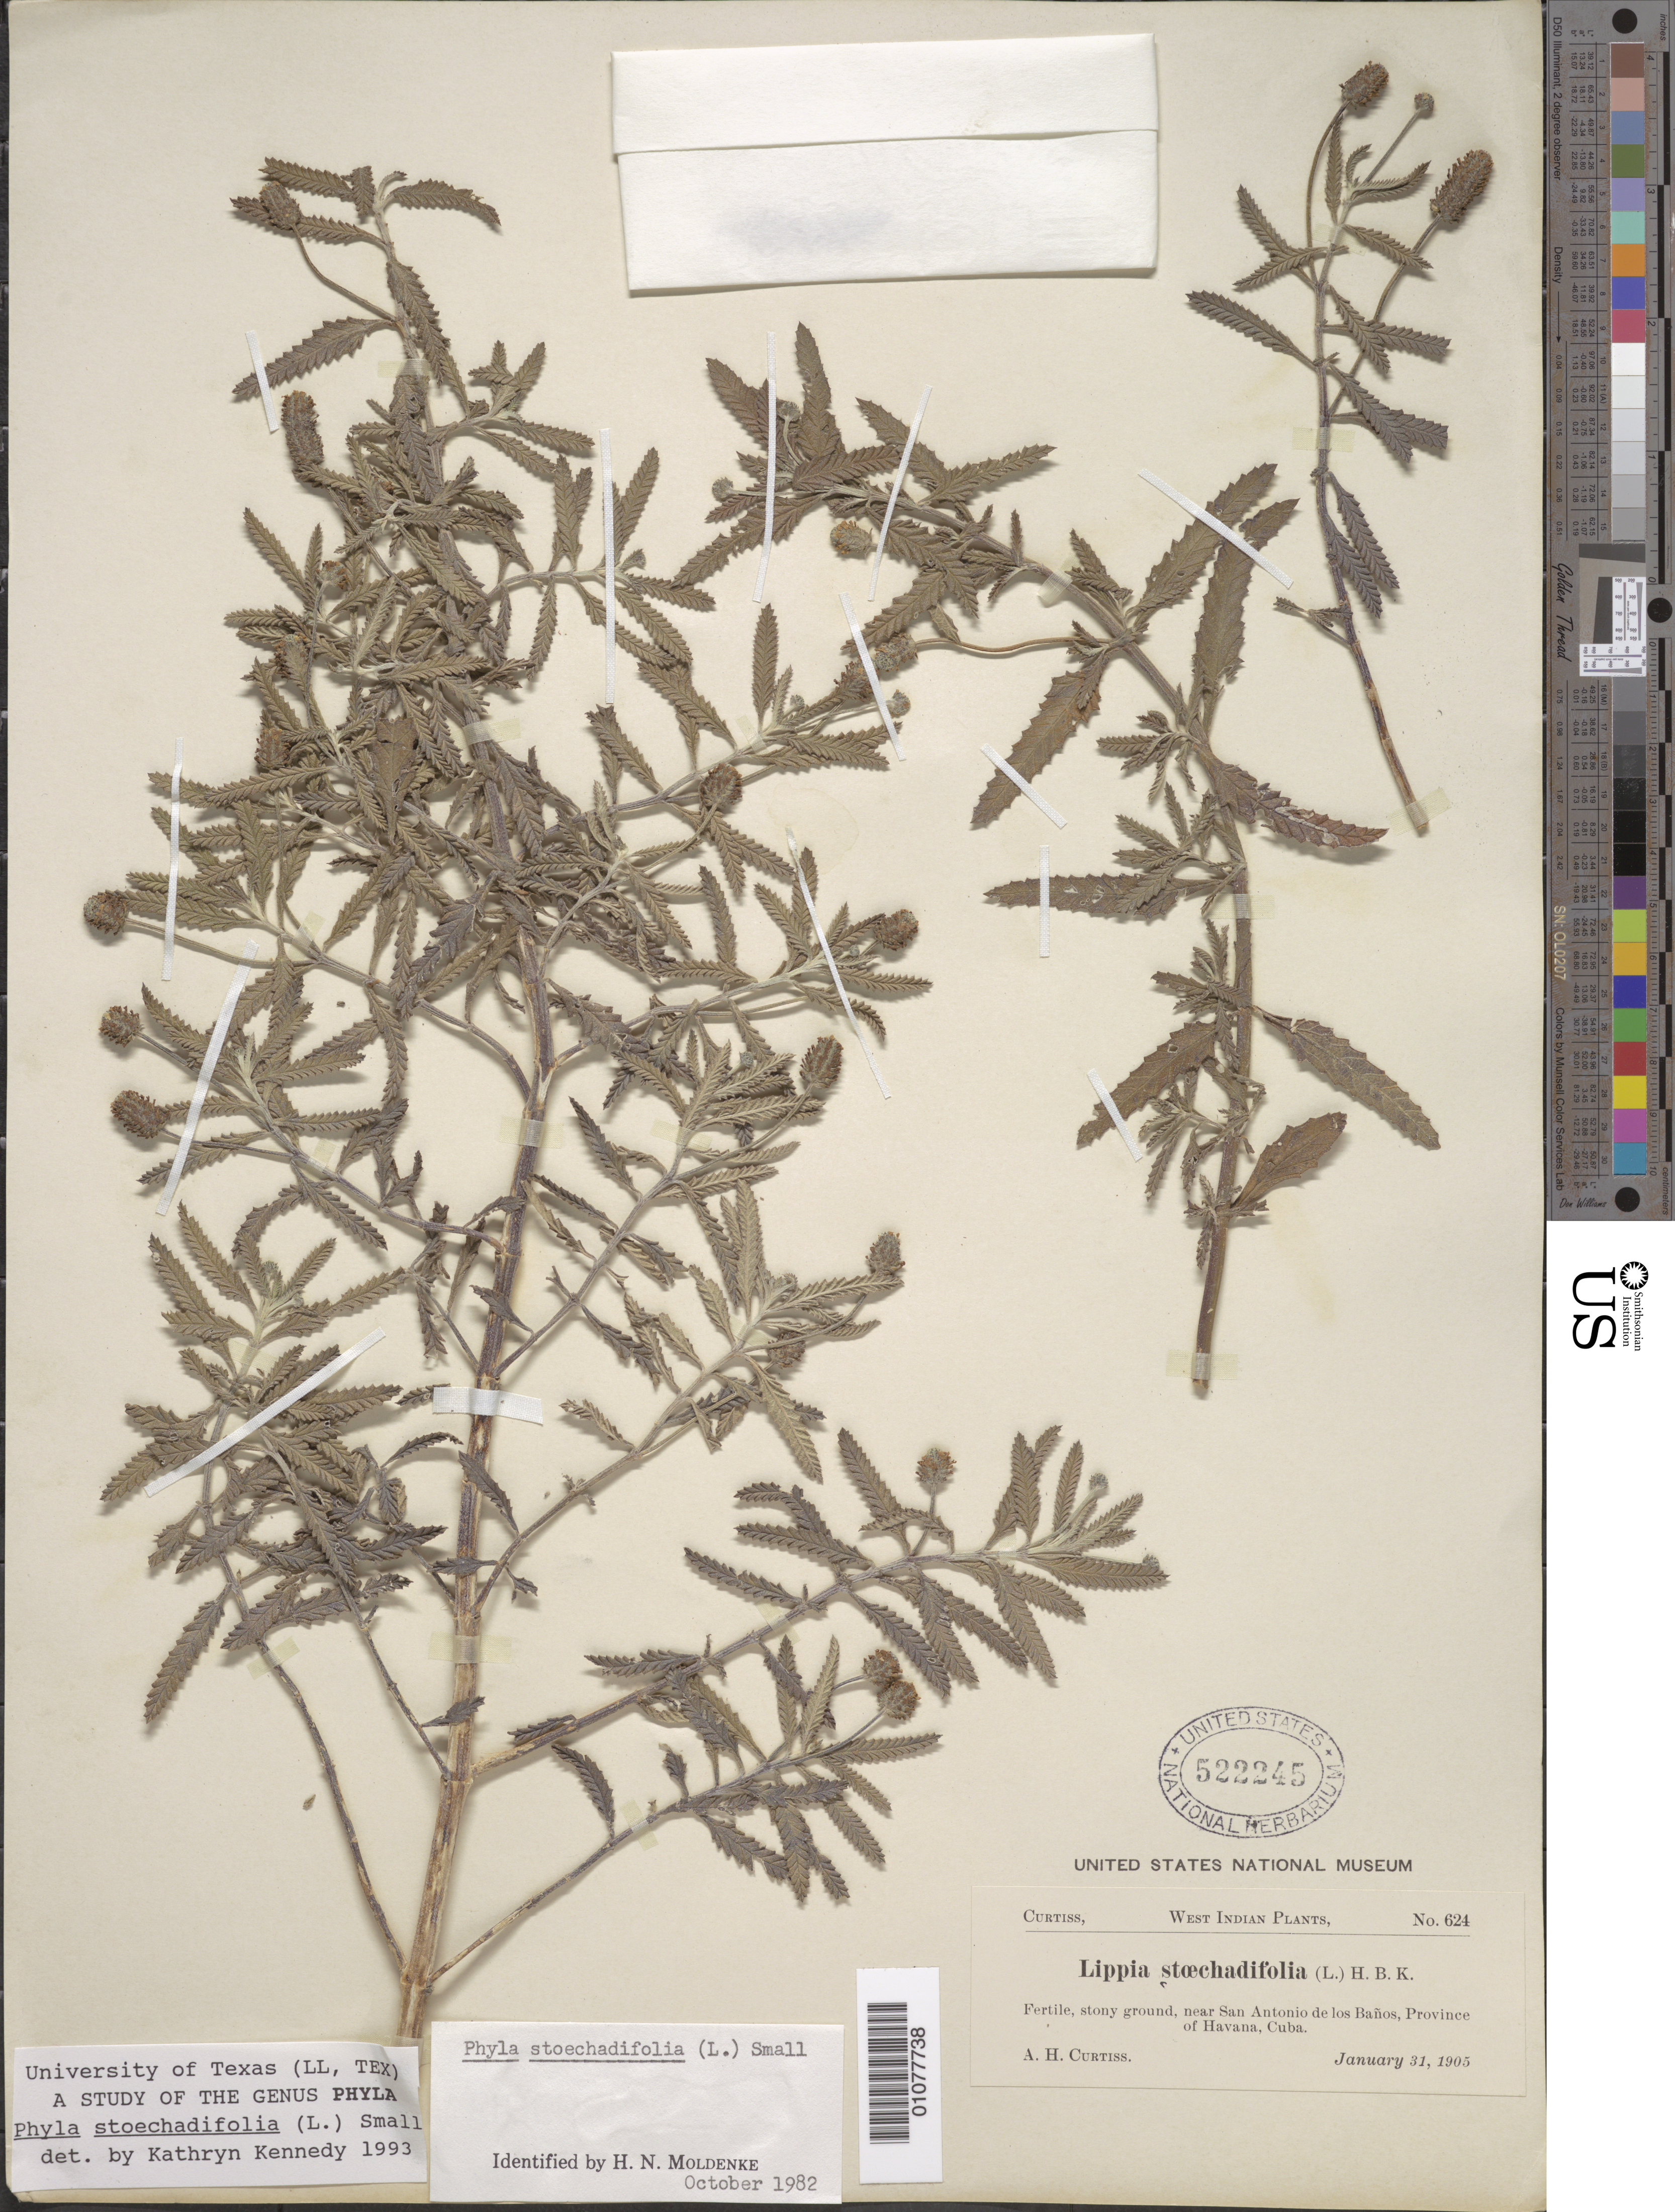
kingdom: Plantae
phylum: Tracheophyta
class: Magnoliopsida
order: Lamiales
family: Verbenaceae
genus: Phyla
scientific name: Phyla stoechadifolia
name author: (L.) Small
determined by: Kennedy, K.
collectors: A. H. Curtiss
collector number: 624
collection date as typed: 31 Jan 1905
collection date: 1905-01-31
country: Cuba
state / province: Artemisa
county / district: Municipio de San Antonio de los Baños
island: Cuba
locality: San Antonio de los Baños (near). [Havana]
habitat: Fertile, stony ground.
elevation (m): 60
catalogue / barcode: US 522245